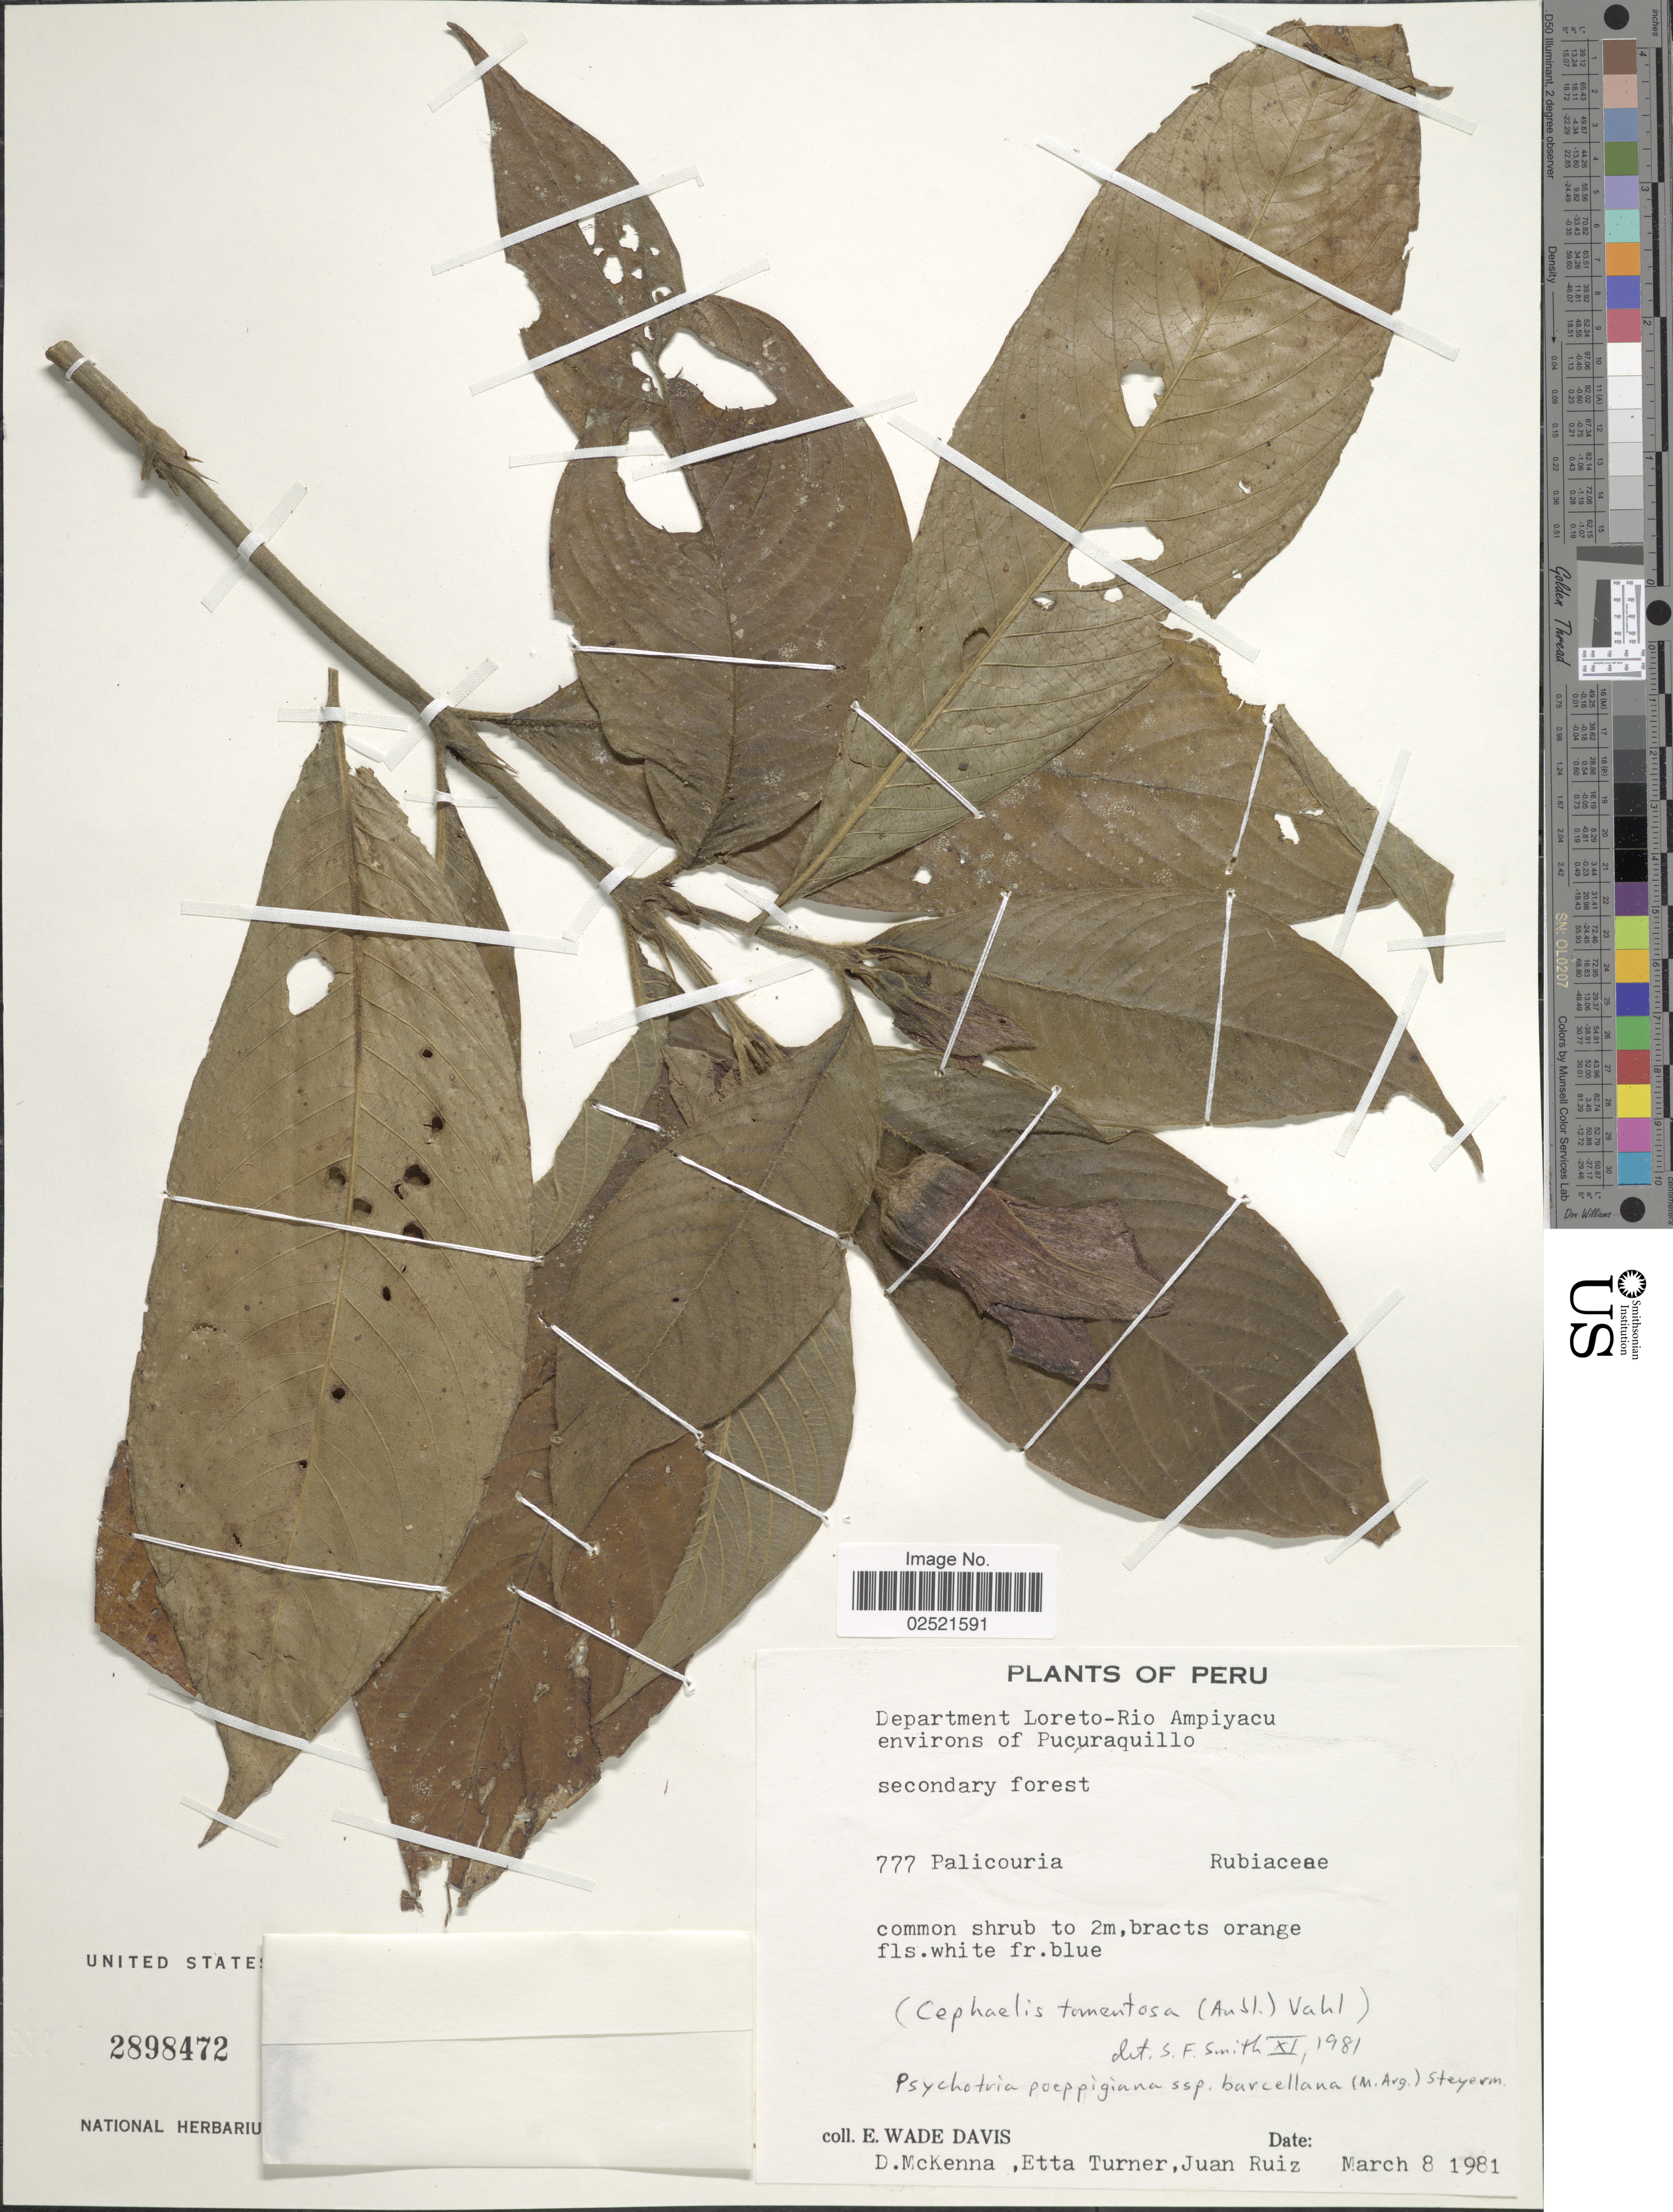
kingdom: Plantae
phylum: Tracheophyta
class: Magnoliopsida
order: Gentianales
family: Rubiaceae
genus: Psychotria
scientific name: Psychotria poeppigiana subsp. barcellana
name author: (Müll. Arg.) Steyerm.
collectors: E. W. Davis, D. McKenna, E. Turner & J. Ruiz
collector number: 777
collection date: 1981-03-08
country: Peru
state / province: Loreto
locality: Department Loreto-Rio Ampiyacu environs of Pucuraquillo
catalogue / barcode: US 2898472